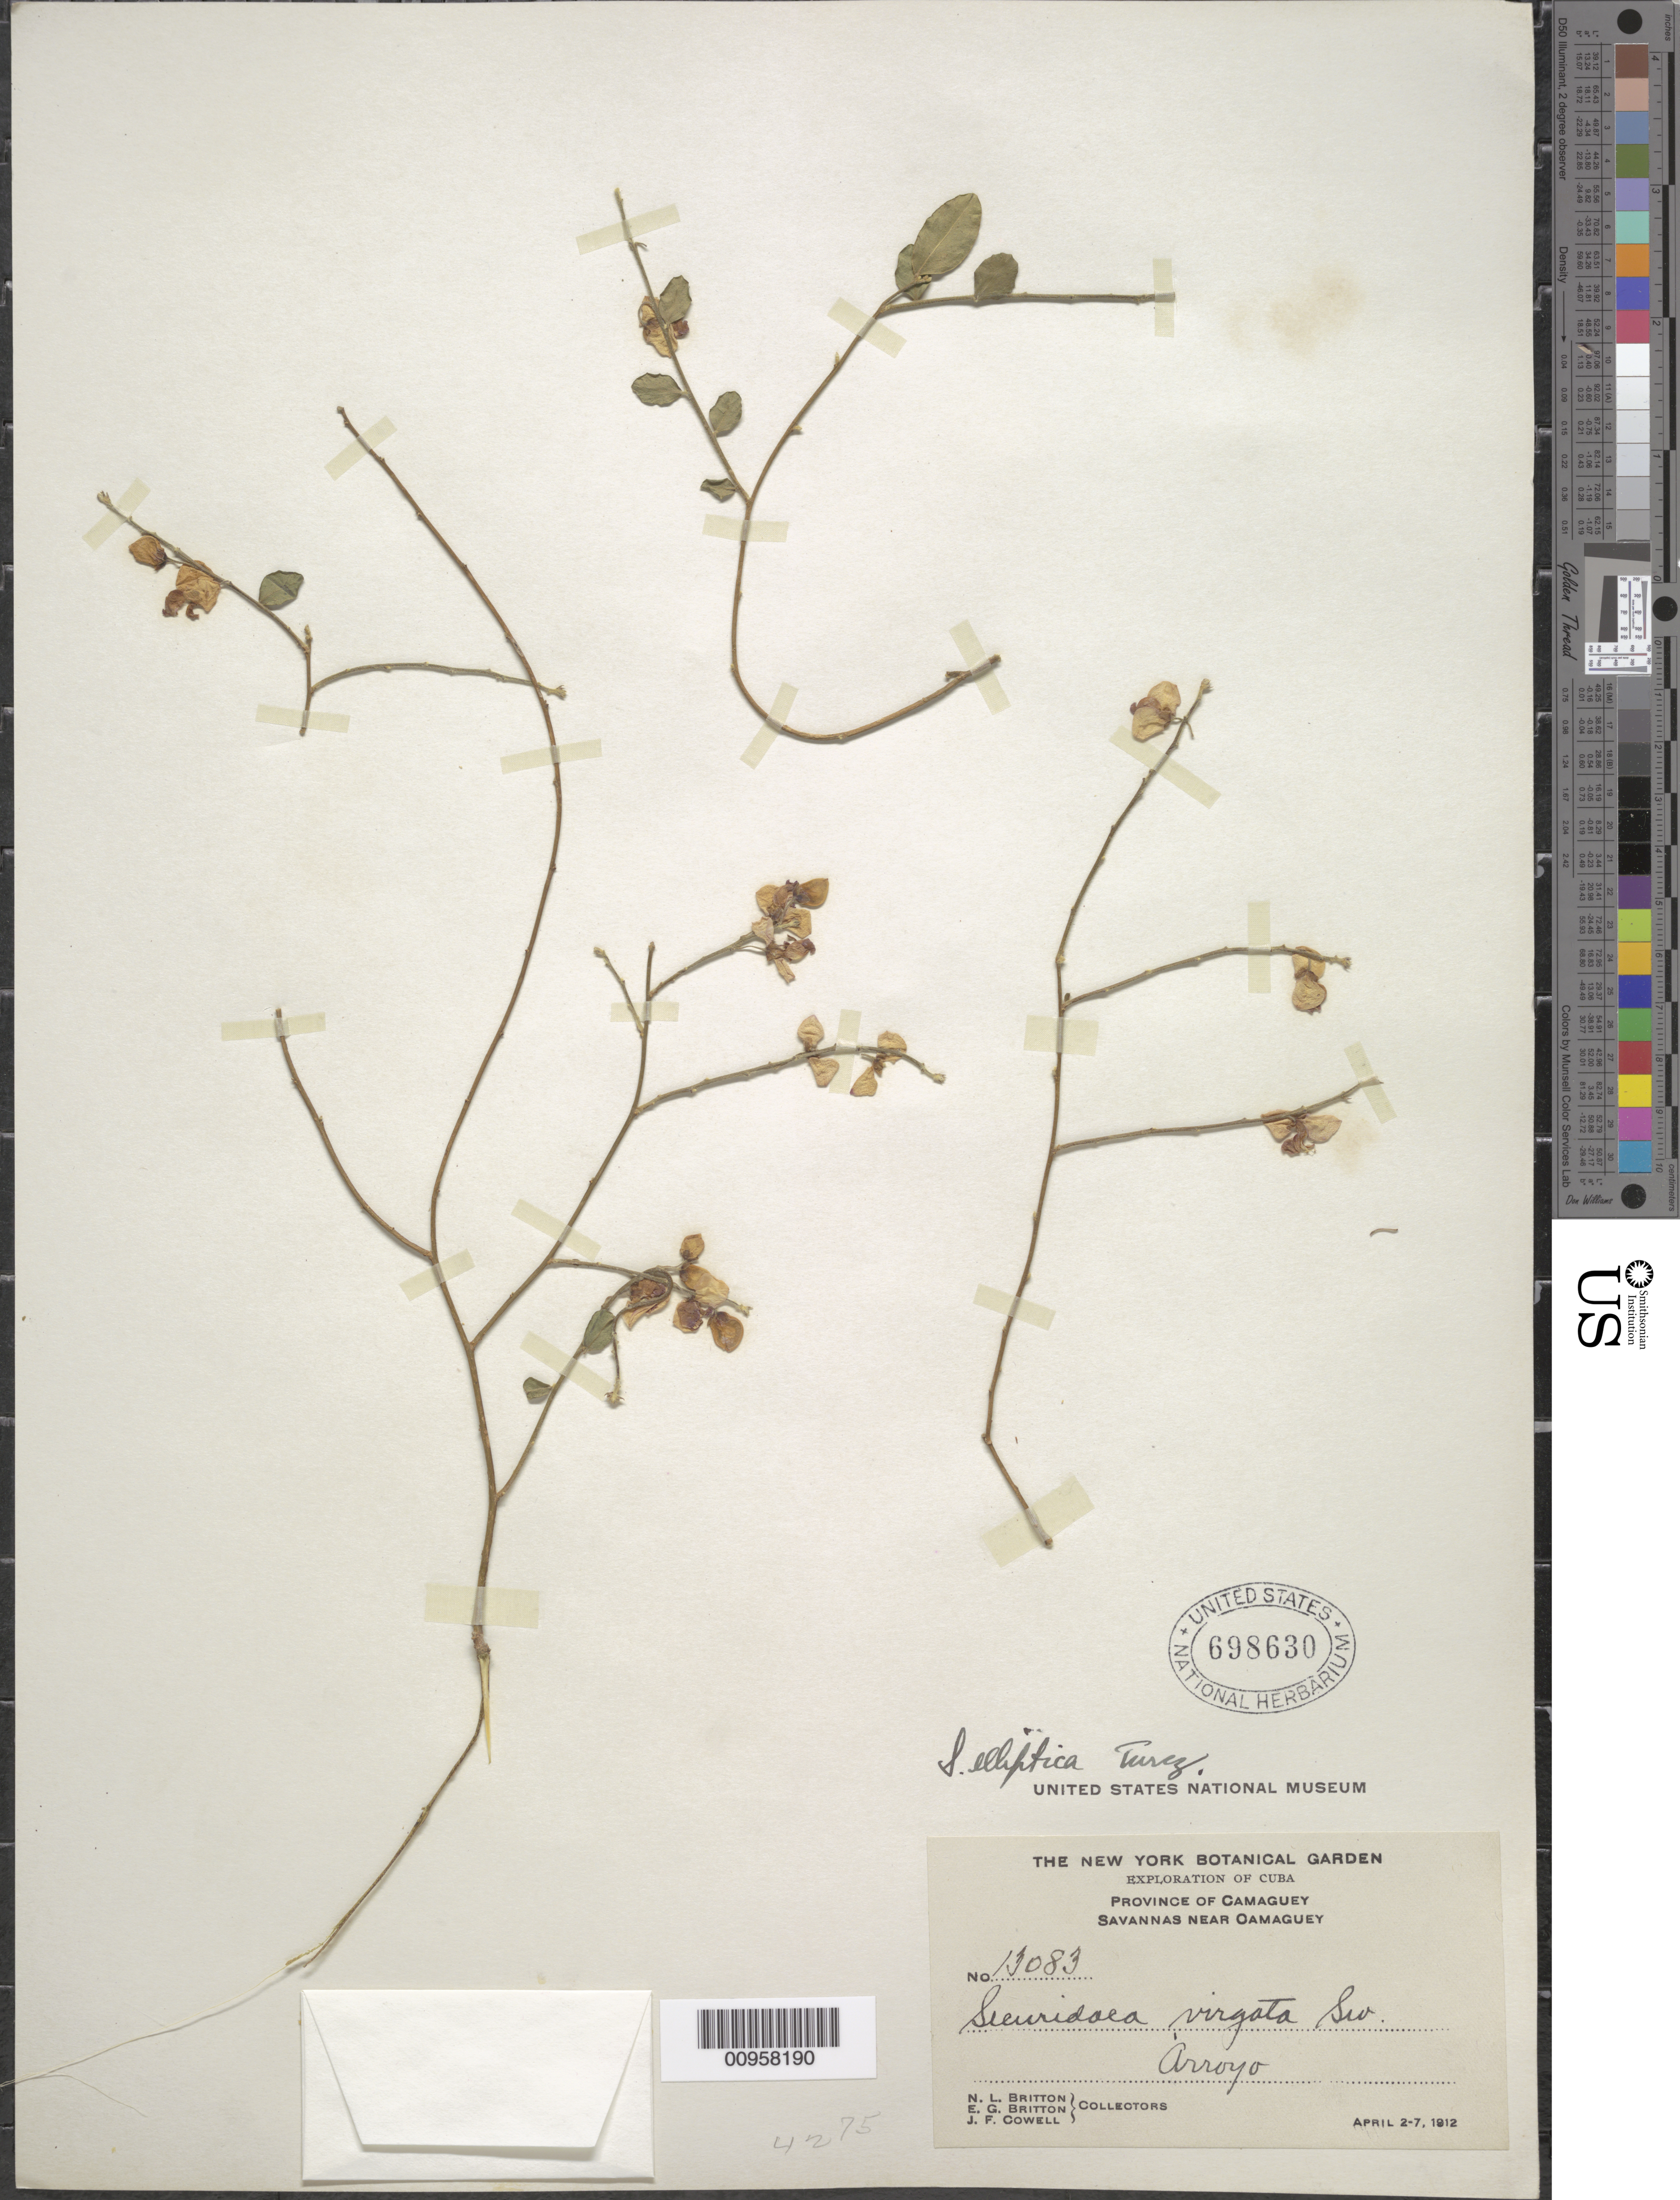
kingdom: Plantae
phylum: Tracheophyta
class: Magnoliopsida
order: Fabales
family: Polygalaceae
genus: Securidaca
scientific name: Securidaca elliptica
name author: Turcz.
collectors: N. Britton, E. G. Britton & J. F. Cowell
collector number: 13083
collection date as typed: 02 Apr 1912 to 07 Apr 1912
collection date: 1912-04-02/1912-04-07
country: Cuba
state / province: Camagüey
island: Cuba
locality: Near Camagüey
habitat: Arroyo in savannas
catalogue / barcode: US 698630